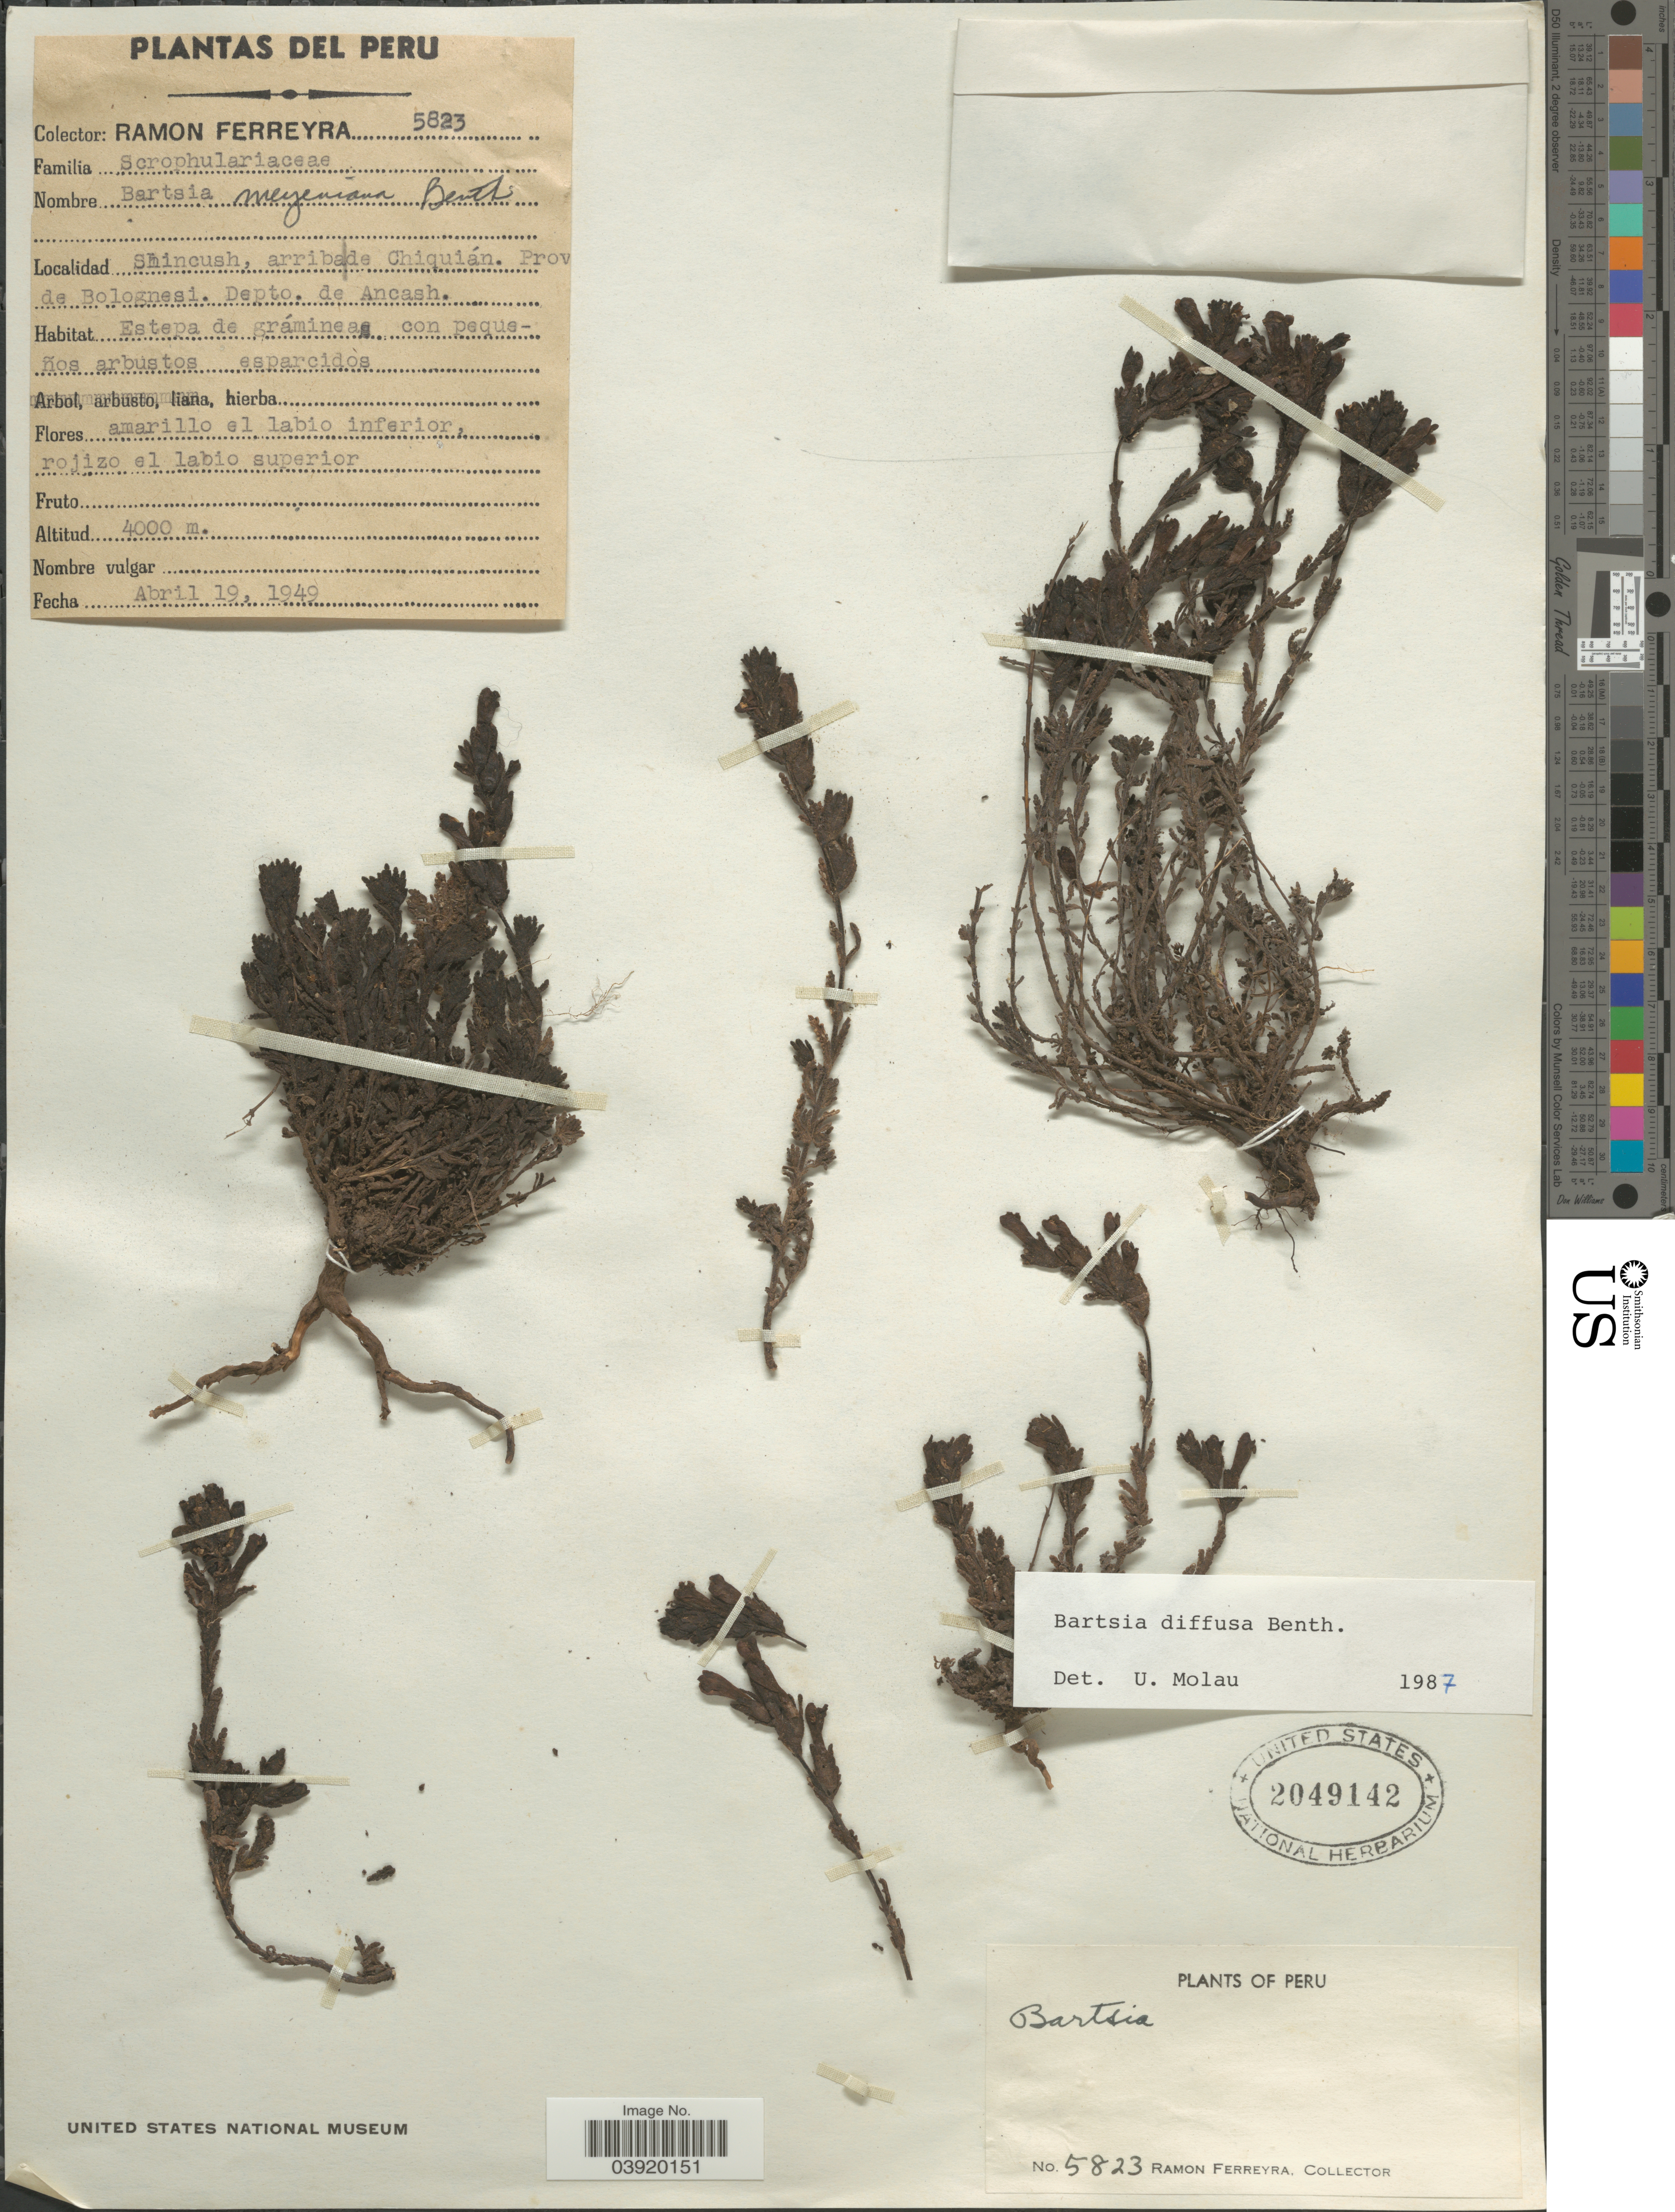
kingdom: Plantae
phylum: Tracheophyta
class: Magnoliopsida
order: Lamiales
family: Orobanchaceae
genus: Bartsia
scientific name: Bartsia diffusa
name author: Benth.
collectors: R. A. Ferreyra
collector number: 5823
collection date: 1949-04-19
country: Peru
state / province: Ancash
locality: Shincush, arriba de Chiquián. Prov de Bolognesi. Depto. de Ancash.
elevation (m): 4000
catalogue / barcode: US 2049142